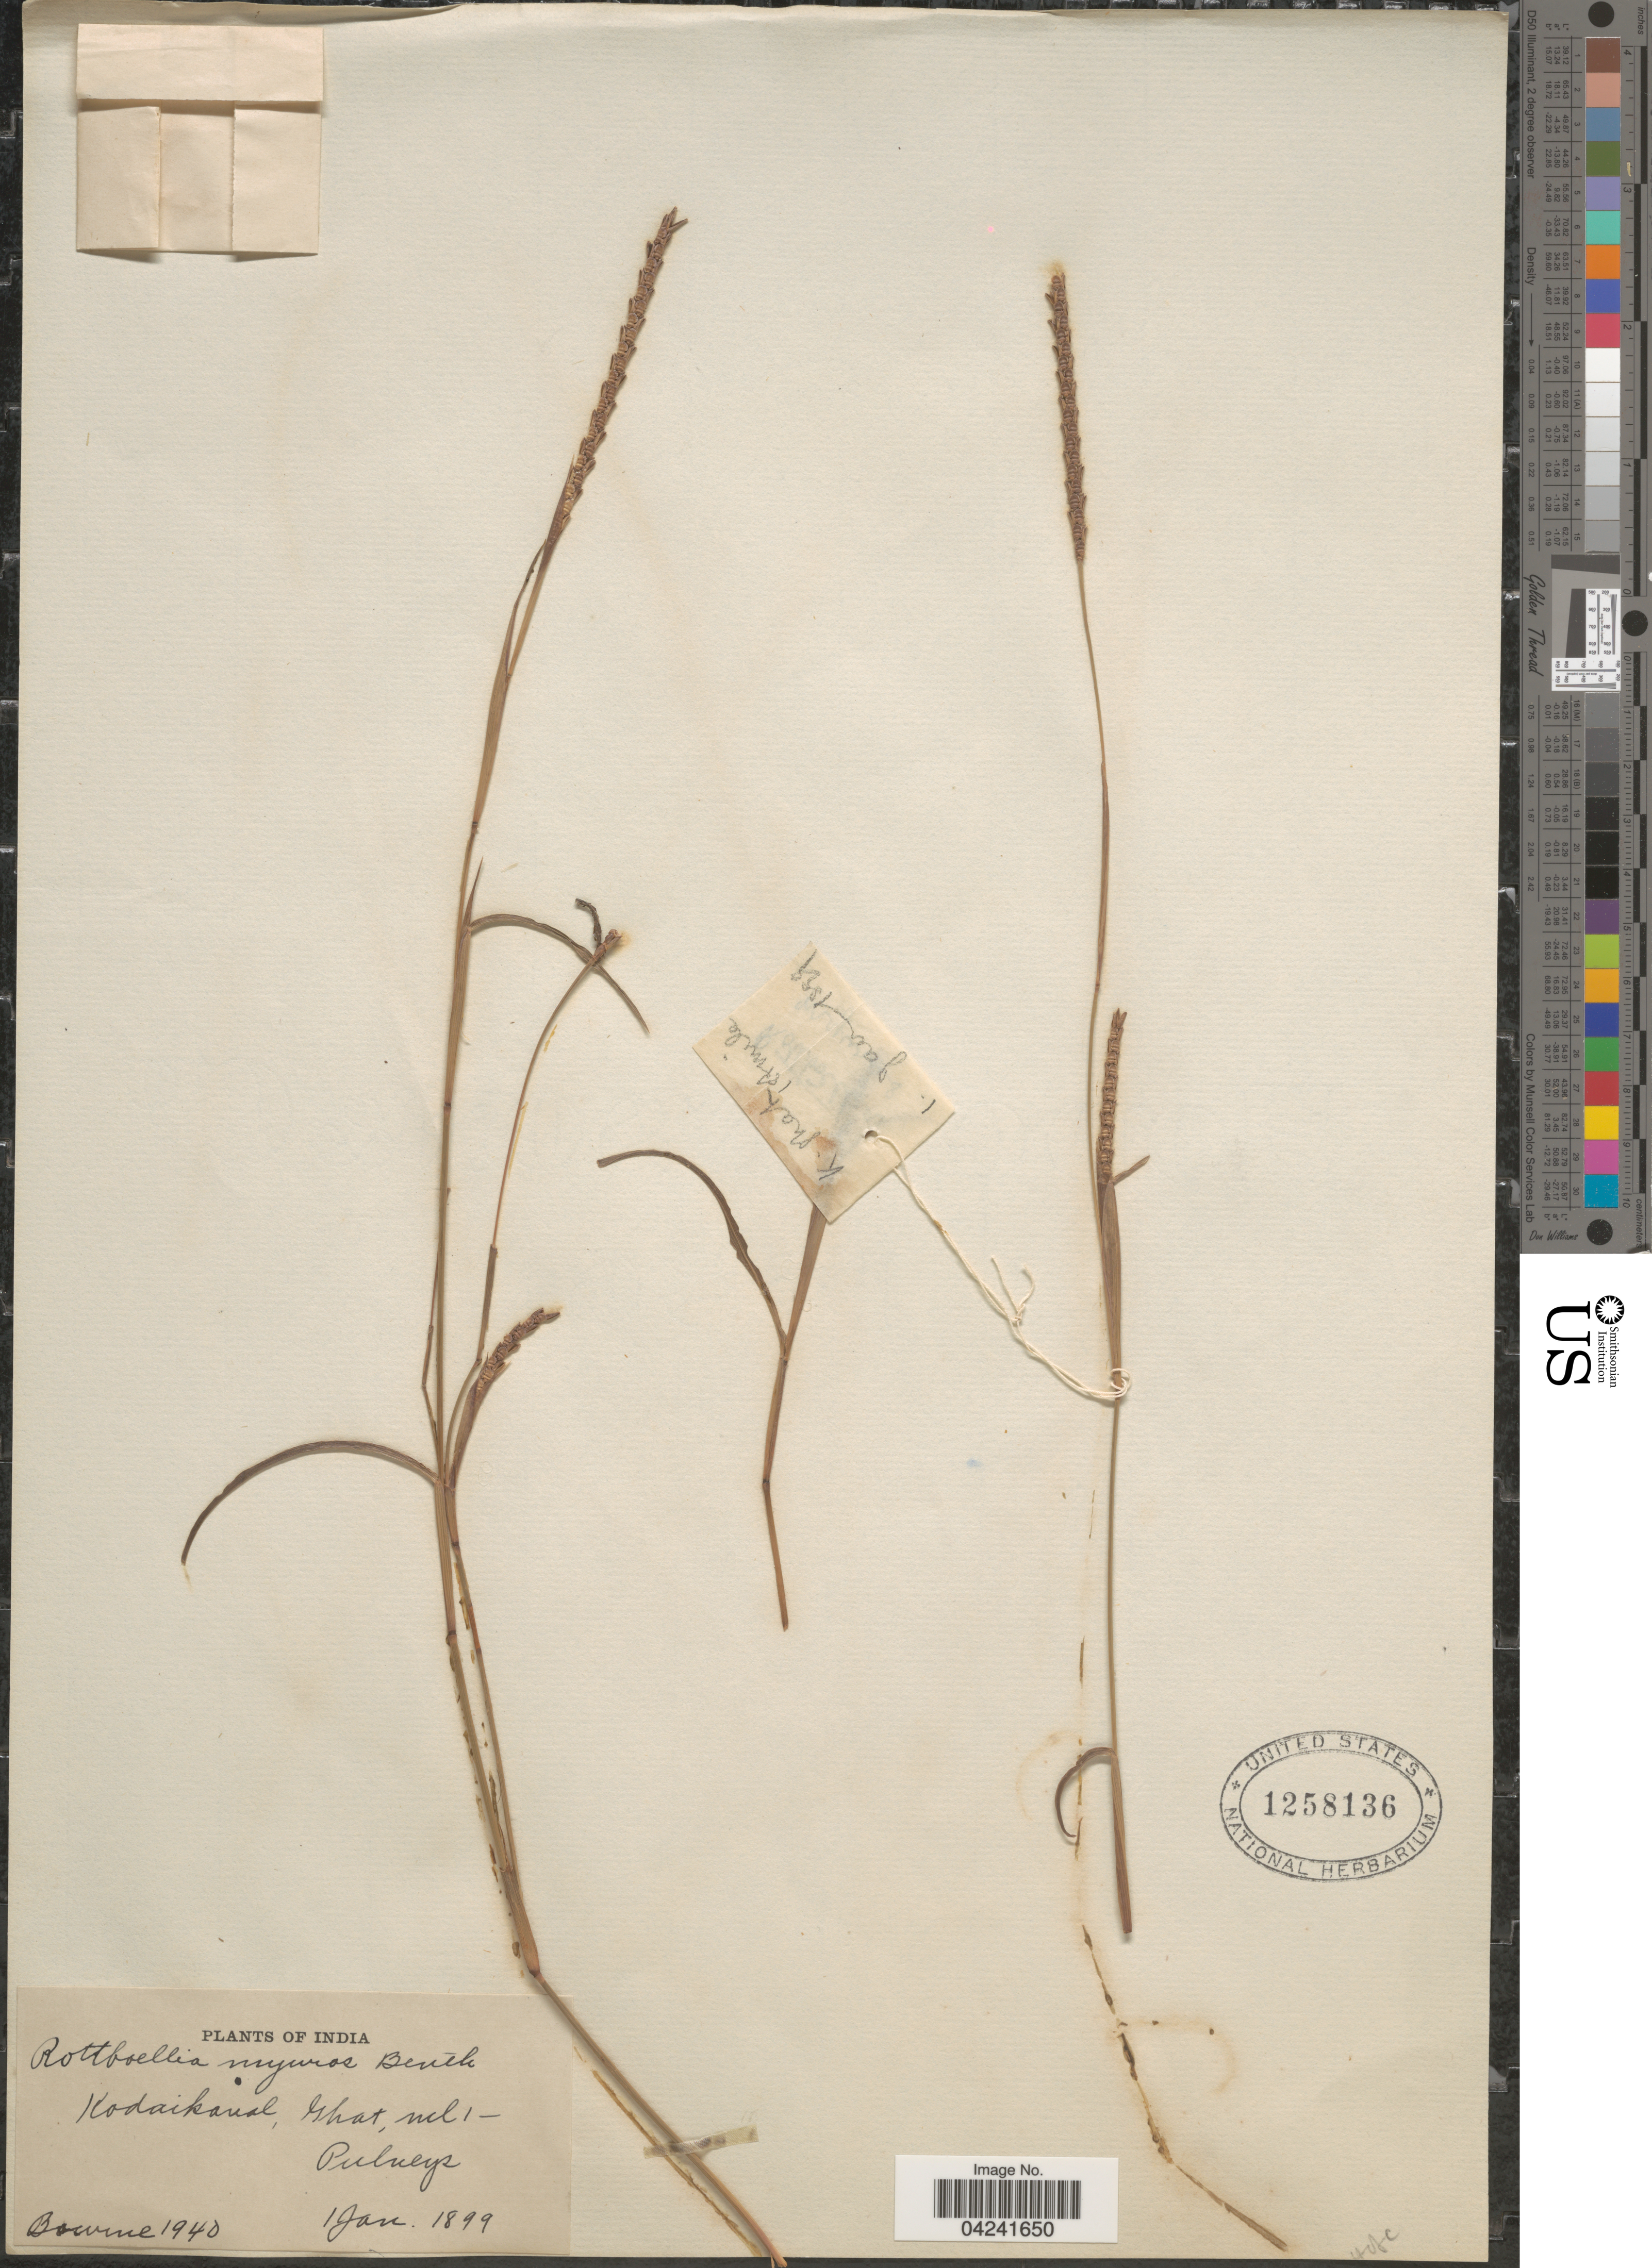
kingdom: Plantae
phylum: Tracheophyta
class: Liliopsida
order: Poales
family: Poaceae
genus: Manisuris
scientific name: Manisuris myurus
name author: L.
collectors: -- Bourne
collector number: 1940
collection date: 1899-01-01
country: India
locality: Kodaikanal, Ghat, ml 1- Pulneys.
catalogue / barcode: US 1258136